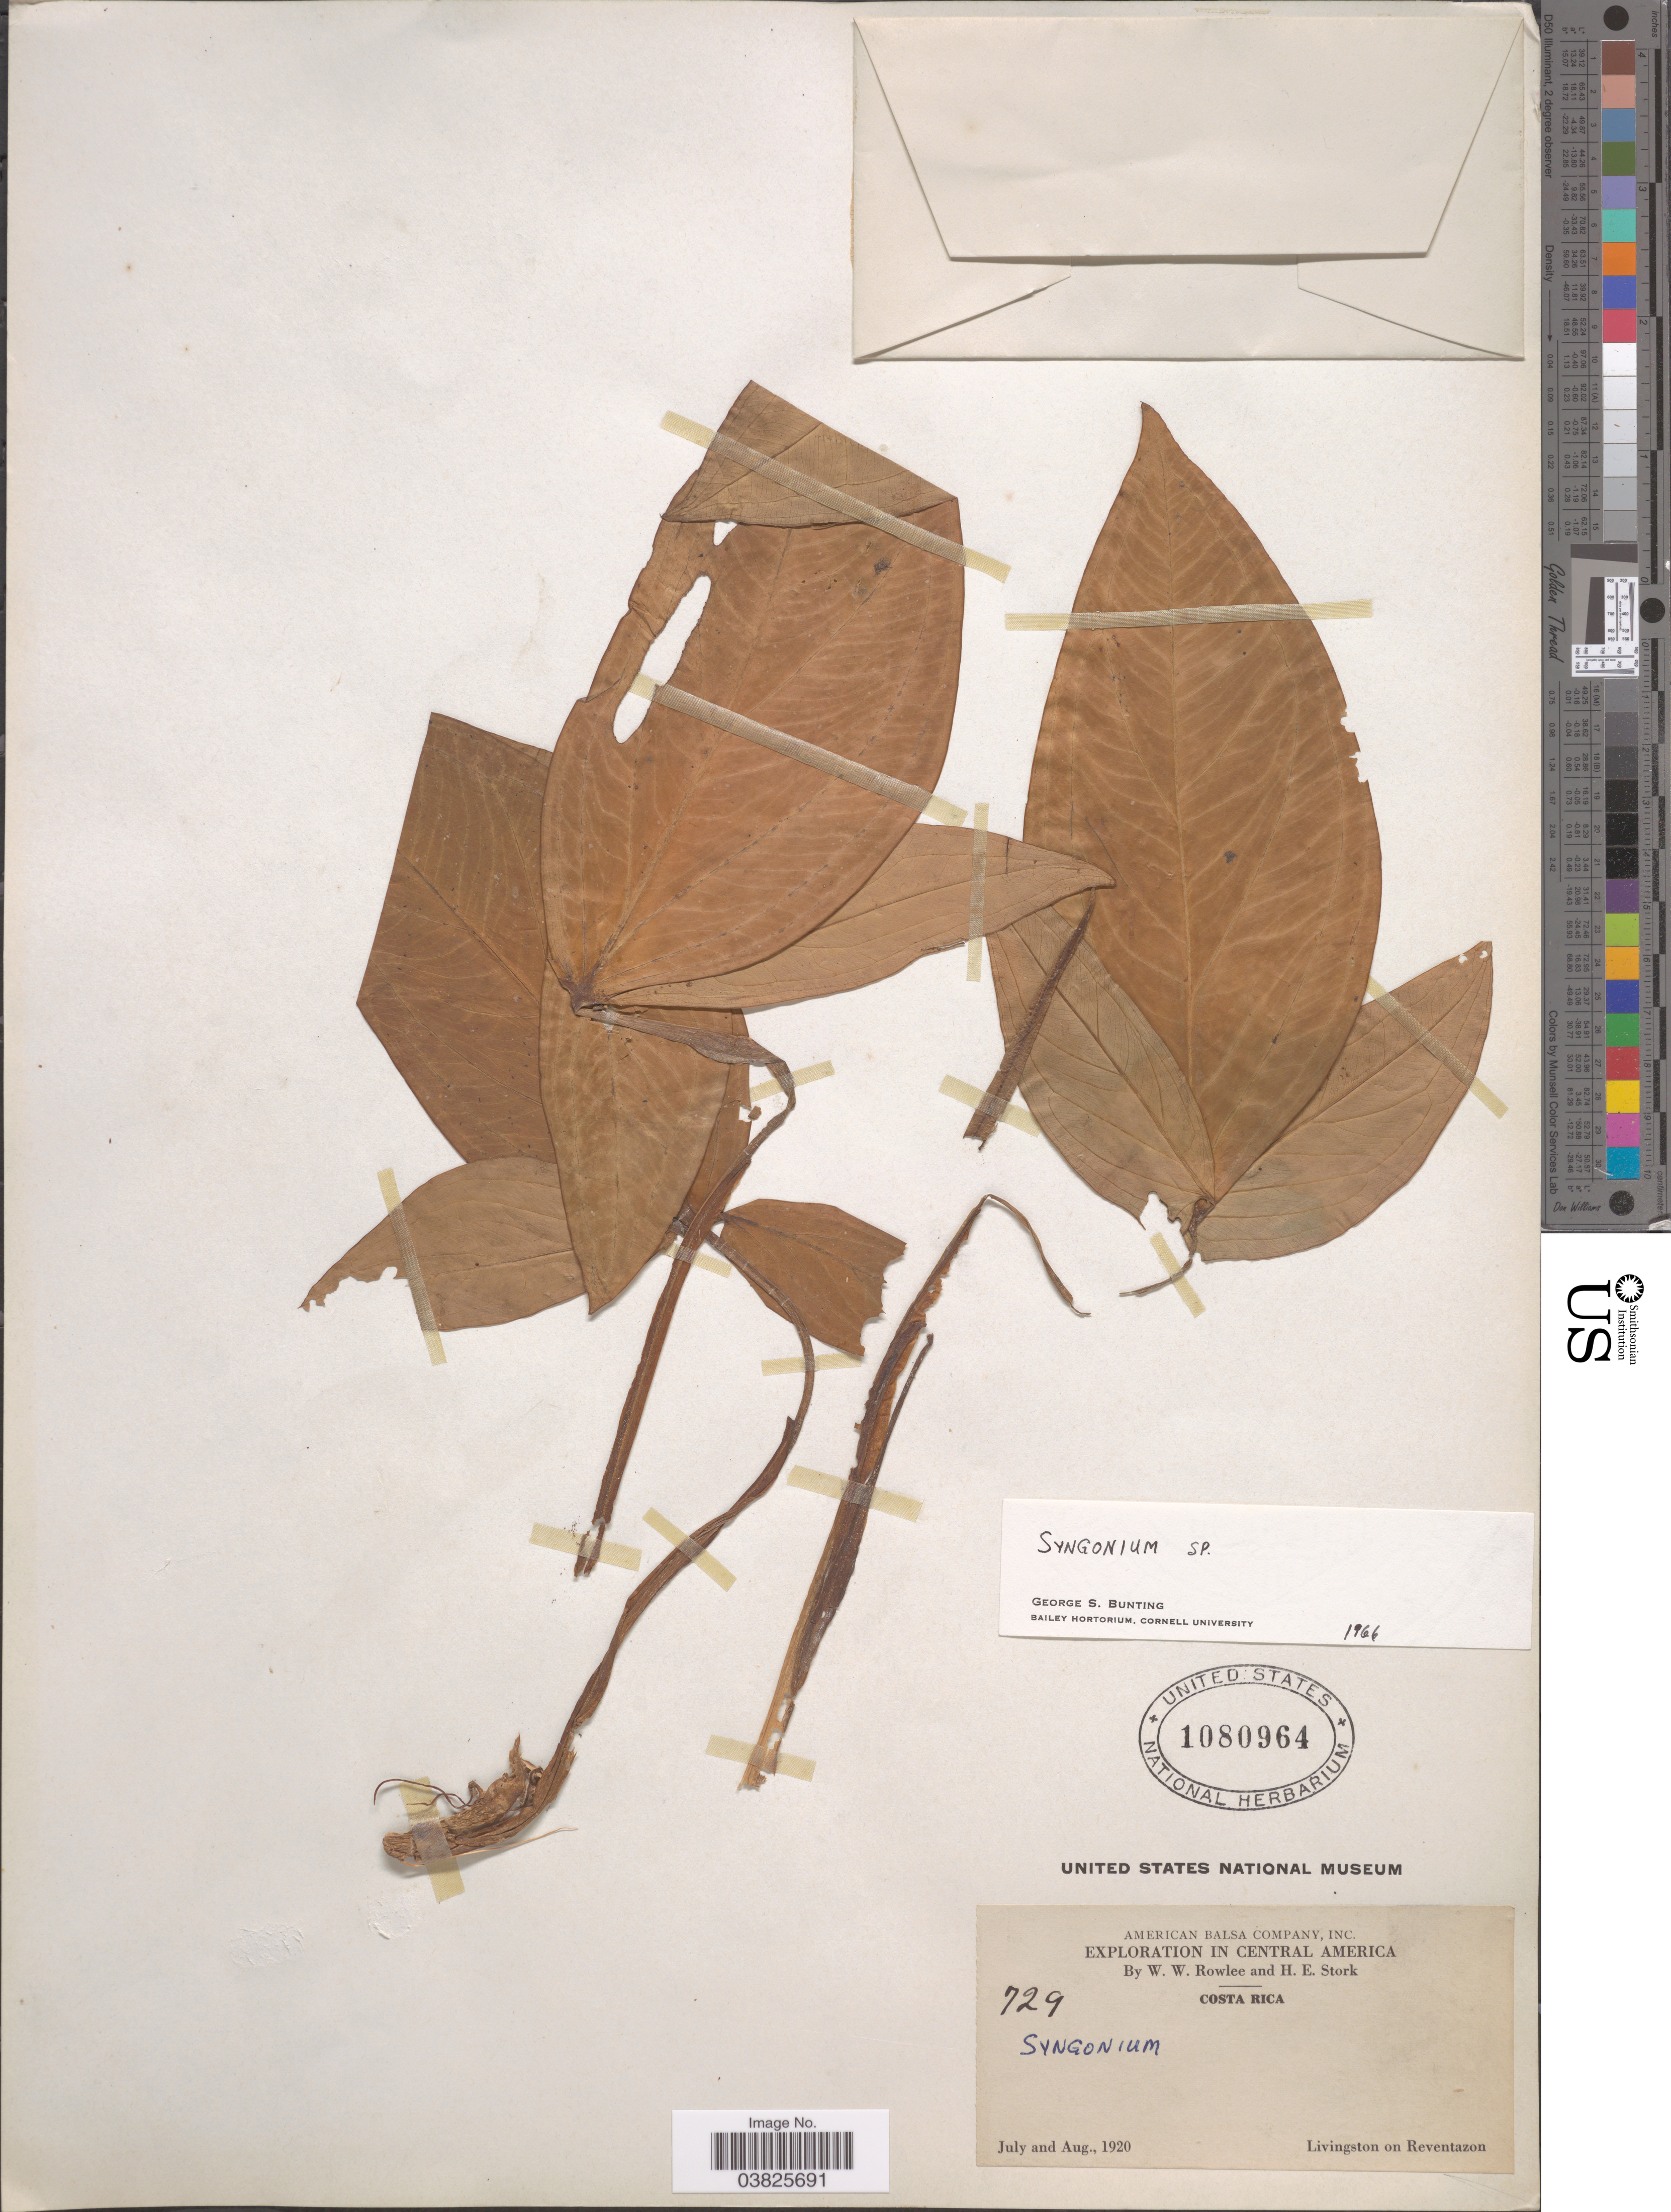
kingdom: Plantae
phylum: Tracheophyta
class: Liliopsida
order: Alismatales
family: Araceae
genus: Syngonium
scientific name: Syngonium sp.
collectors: W. W. Rowlee & H. E. Stork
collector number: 729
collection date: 1920-07/1920-08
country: Costa Rica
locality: Livingston on Reventazon.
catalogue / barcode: US 1080964